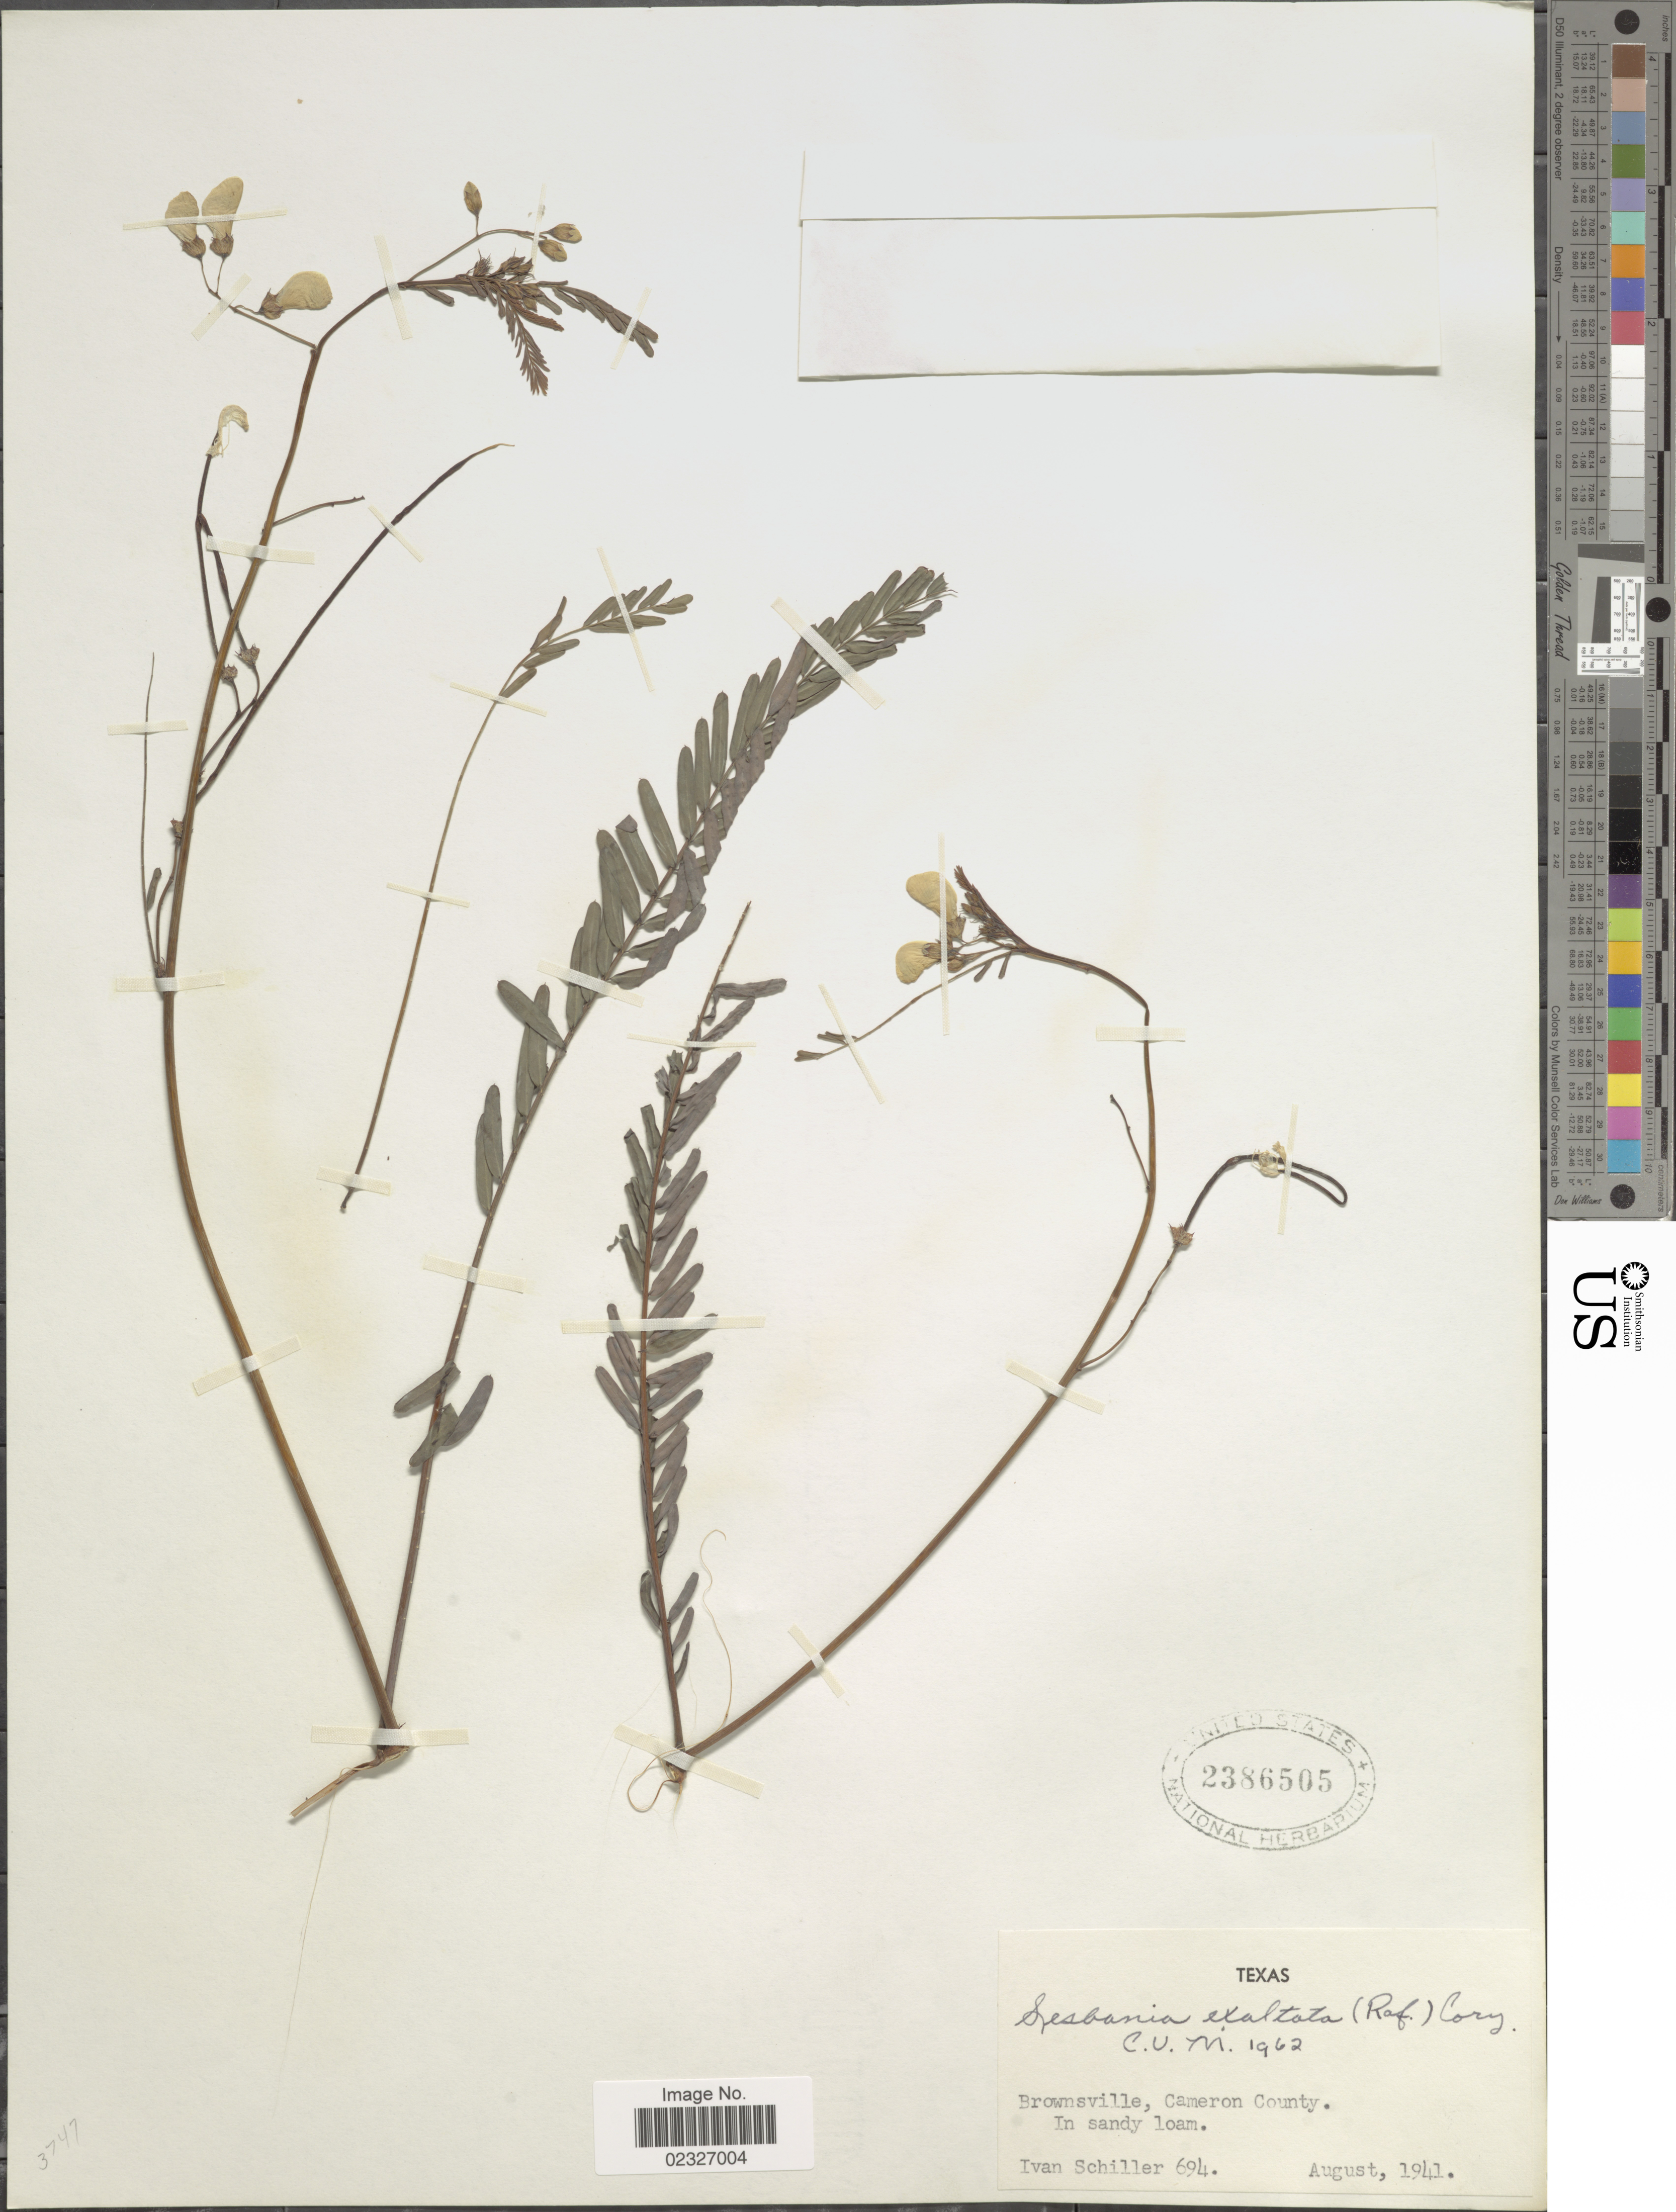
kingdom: Plantae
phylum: Tracheophyta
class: Magnoliopsida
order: Fabales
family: Fabaceae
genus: Sesbania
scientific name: Sesbania exaltata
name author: (Raf.) Cory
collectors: I. Schiller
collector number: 694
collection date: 1941-08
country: United States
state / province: Texas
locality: Brownsville, Cameron County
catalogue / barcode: US 2386505